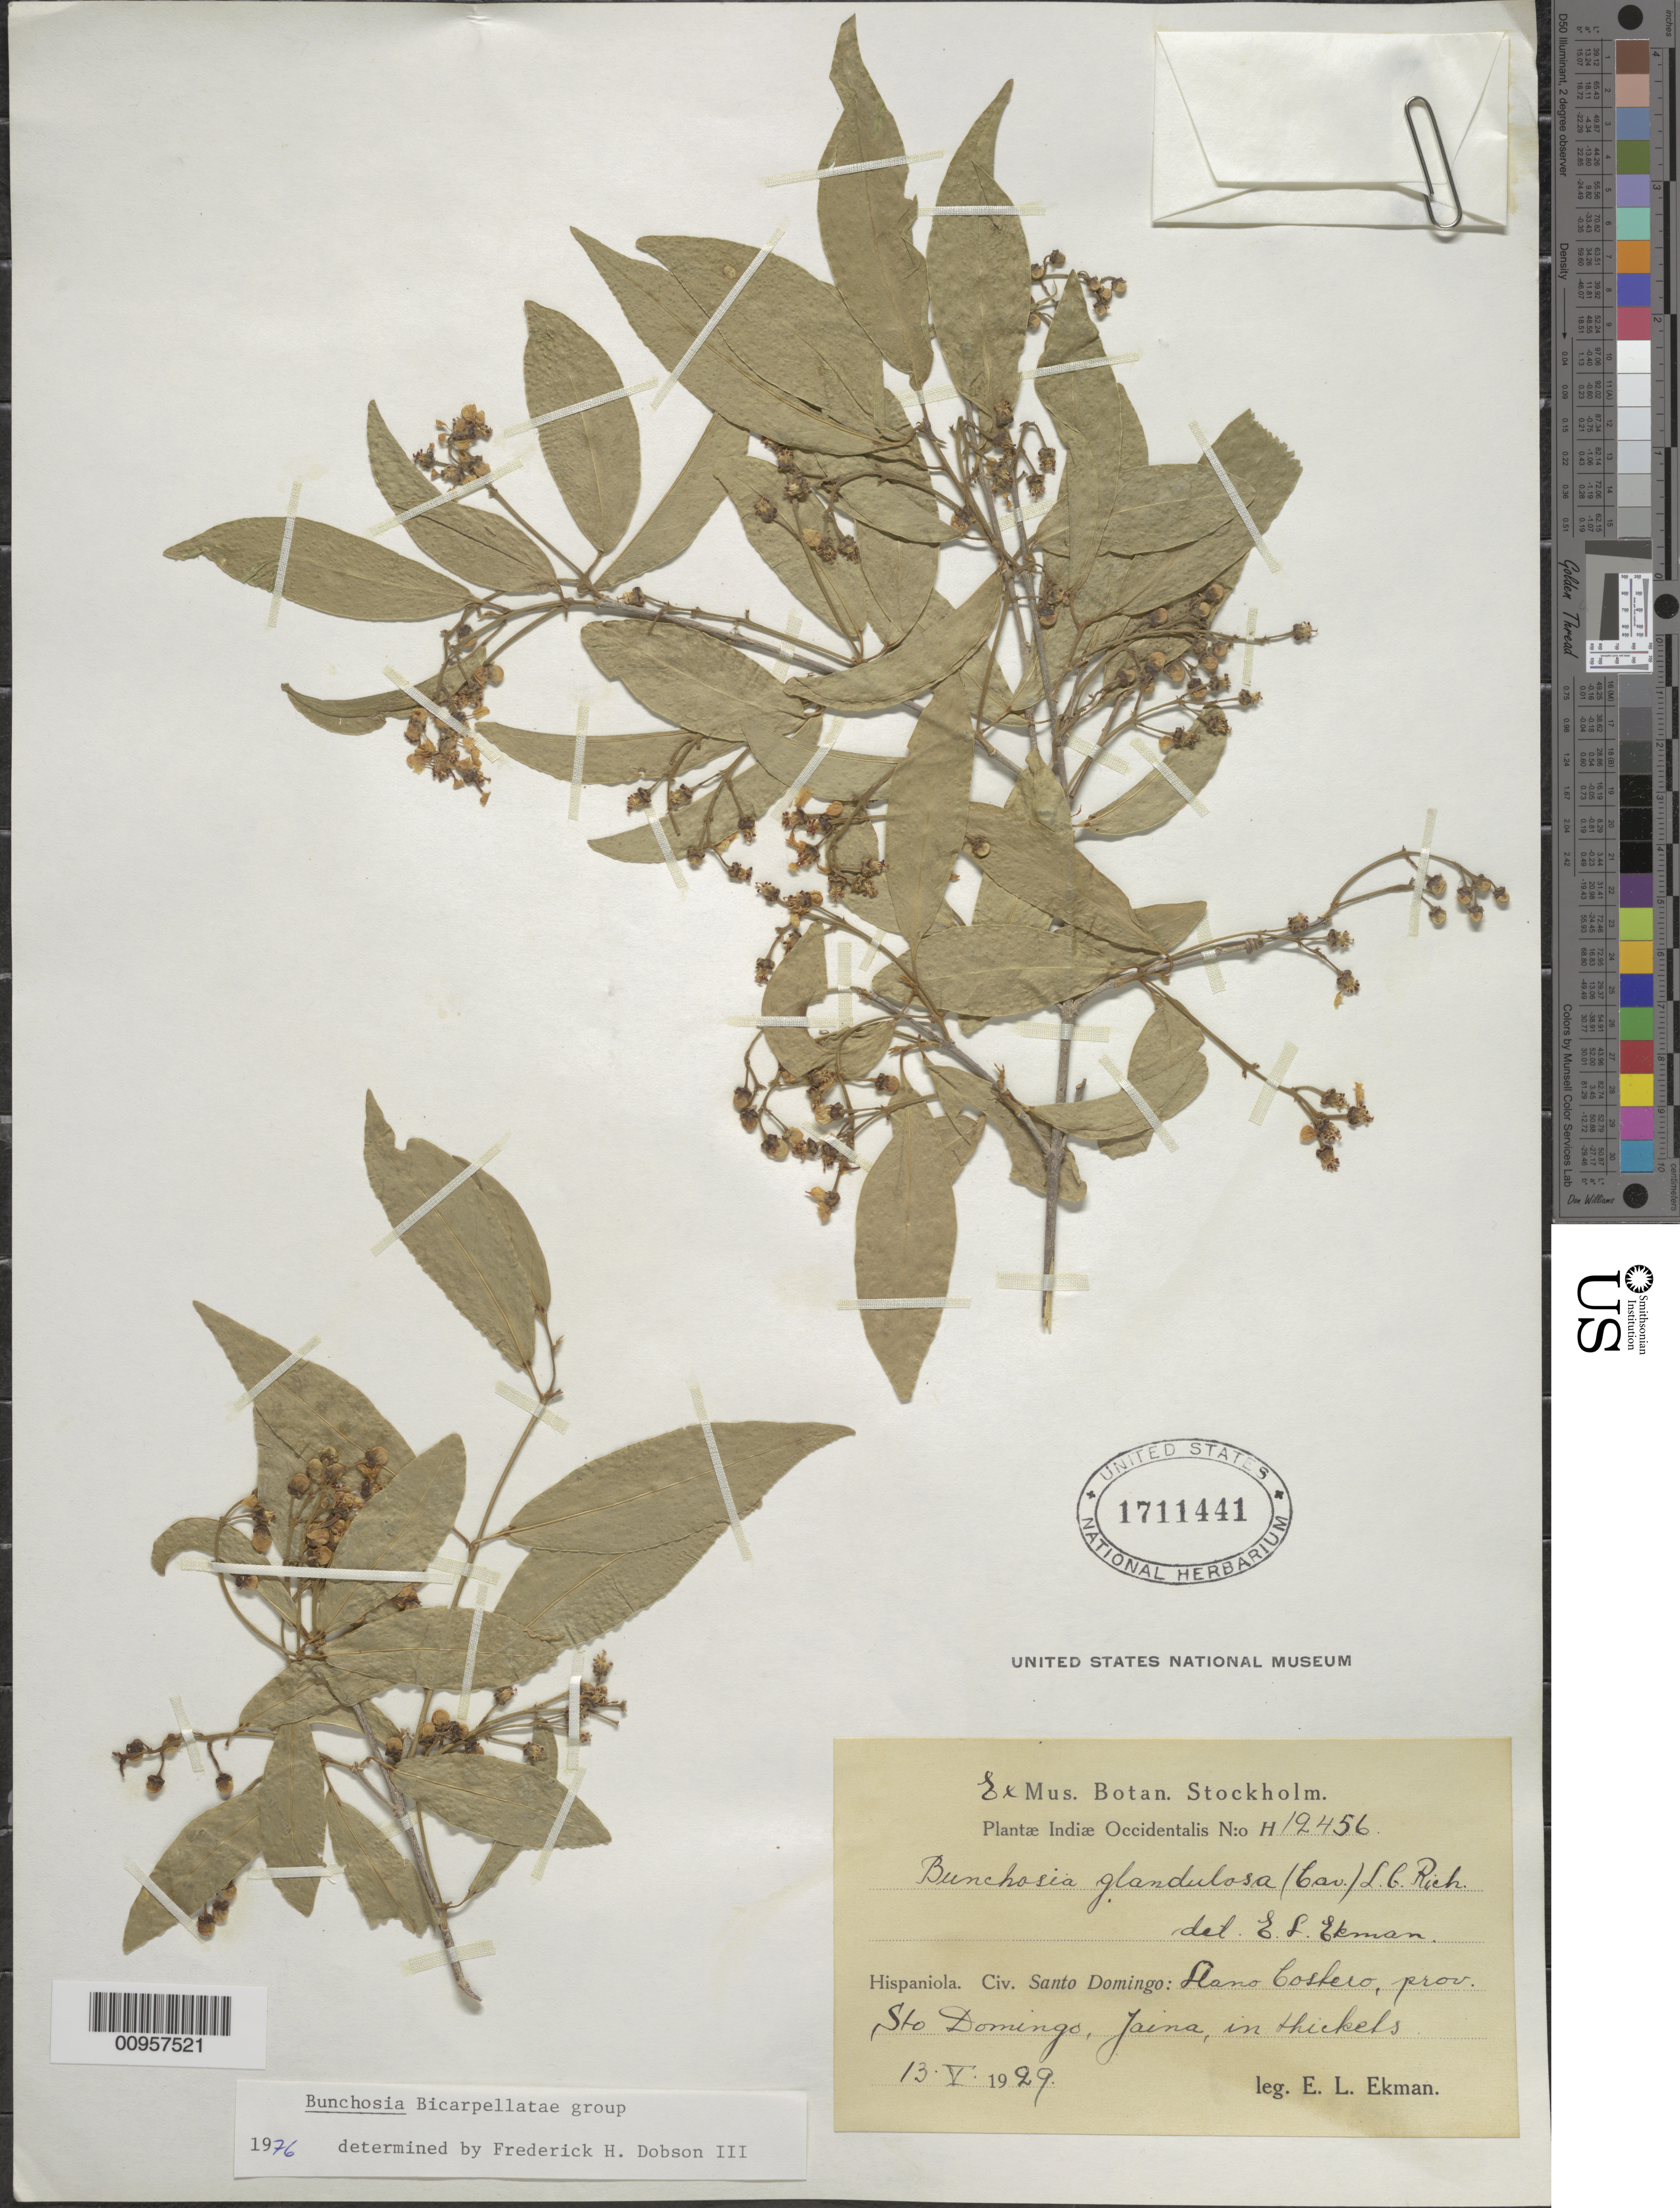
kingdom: Plantae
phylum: Tracheophyta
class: Magnoliopsida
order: Malpighiales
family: Malpighiaceae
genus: Bunchosia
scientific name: Bunchosia glandulosa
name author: (Cav.) DC.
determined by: Dobson, Frederick H.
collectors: E. L. Ekman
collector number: H 12456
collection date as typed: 13 May 1929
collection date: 1929-05-13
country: Dominican Republic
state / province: Santo Domingo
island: Hispaniola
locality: Llano Costero, Jaina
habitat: In thickets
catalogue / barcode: US 1711441